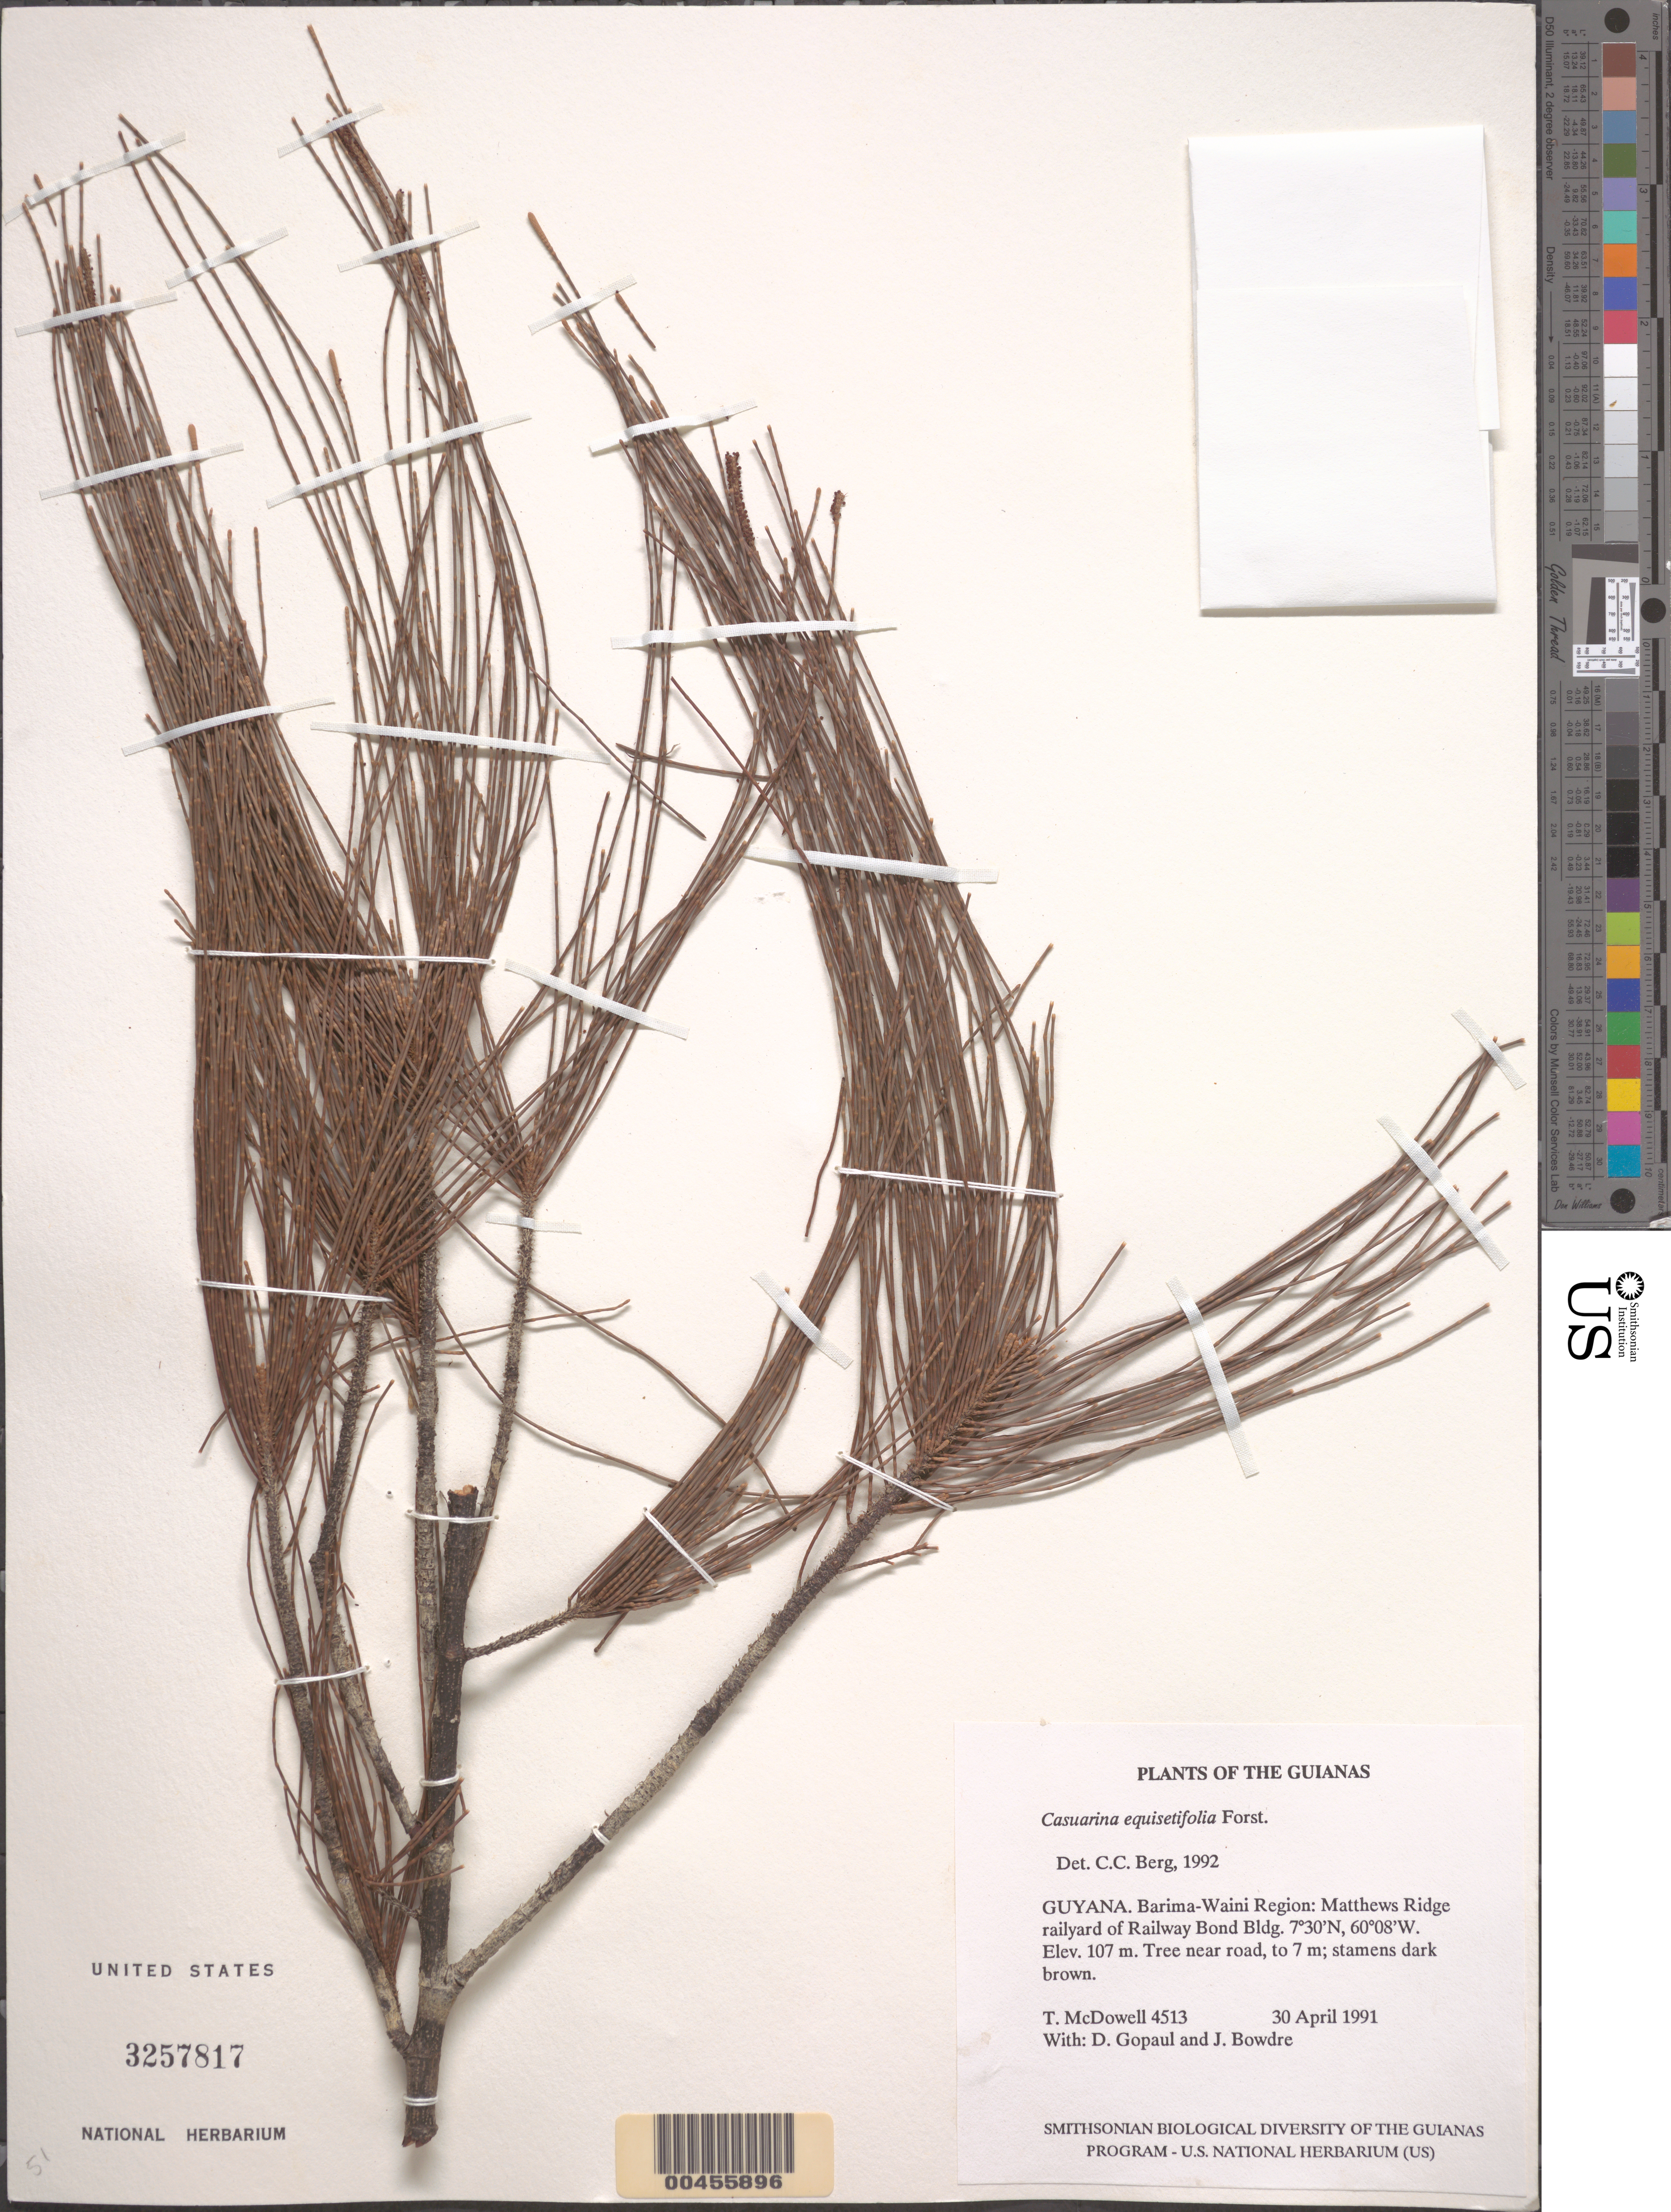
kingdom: Plantae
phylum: Tracheophyta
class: Magnoliopsida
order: Fagales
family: Casuarinaceae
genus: Casuarina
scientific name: Casuarina equisetifolia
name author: L.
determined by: Berg, C. C.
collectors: T. McDowell, D. Gopaul & J. Bowdre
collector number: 4513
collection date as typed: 30 April 1991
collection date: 1991-04-30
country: Guyana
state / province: Barima-Waini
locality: Matthews Ridge railyard of Railway Bond Bldg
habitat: Clearing grazed by goats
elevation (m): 107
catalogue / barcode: US 3257817